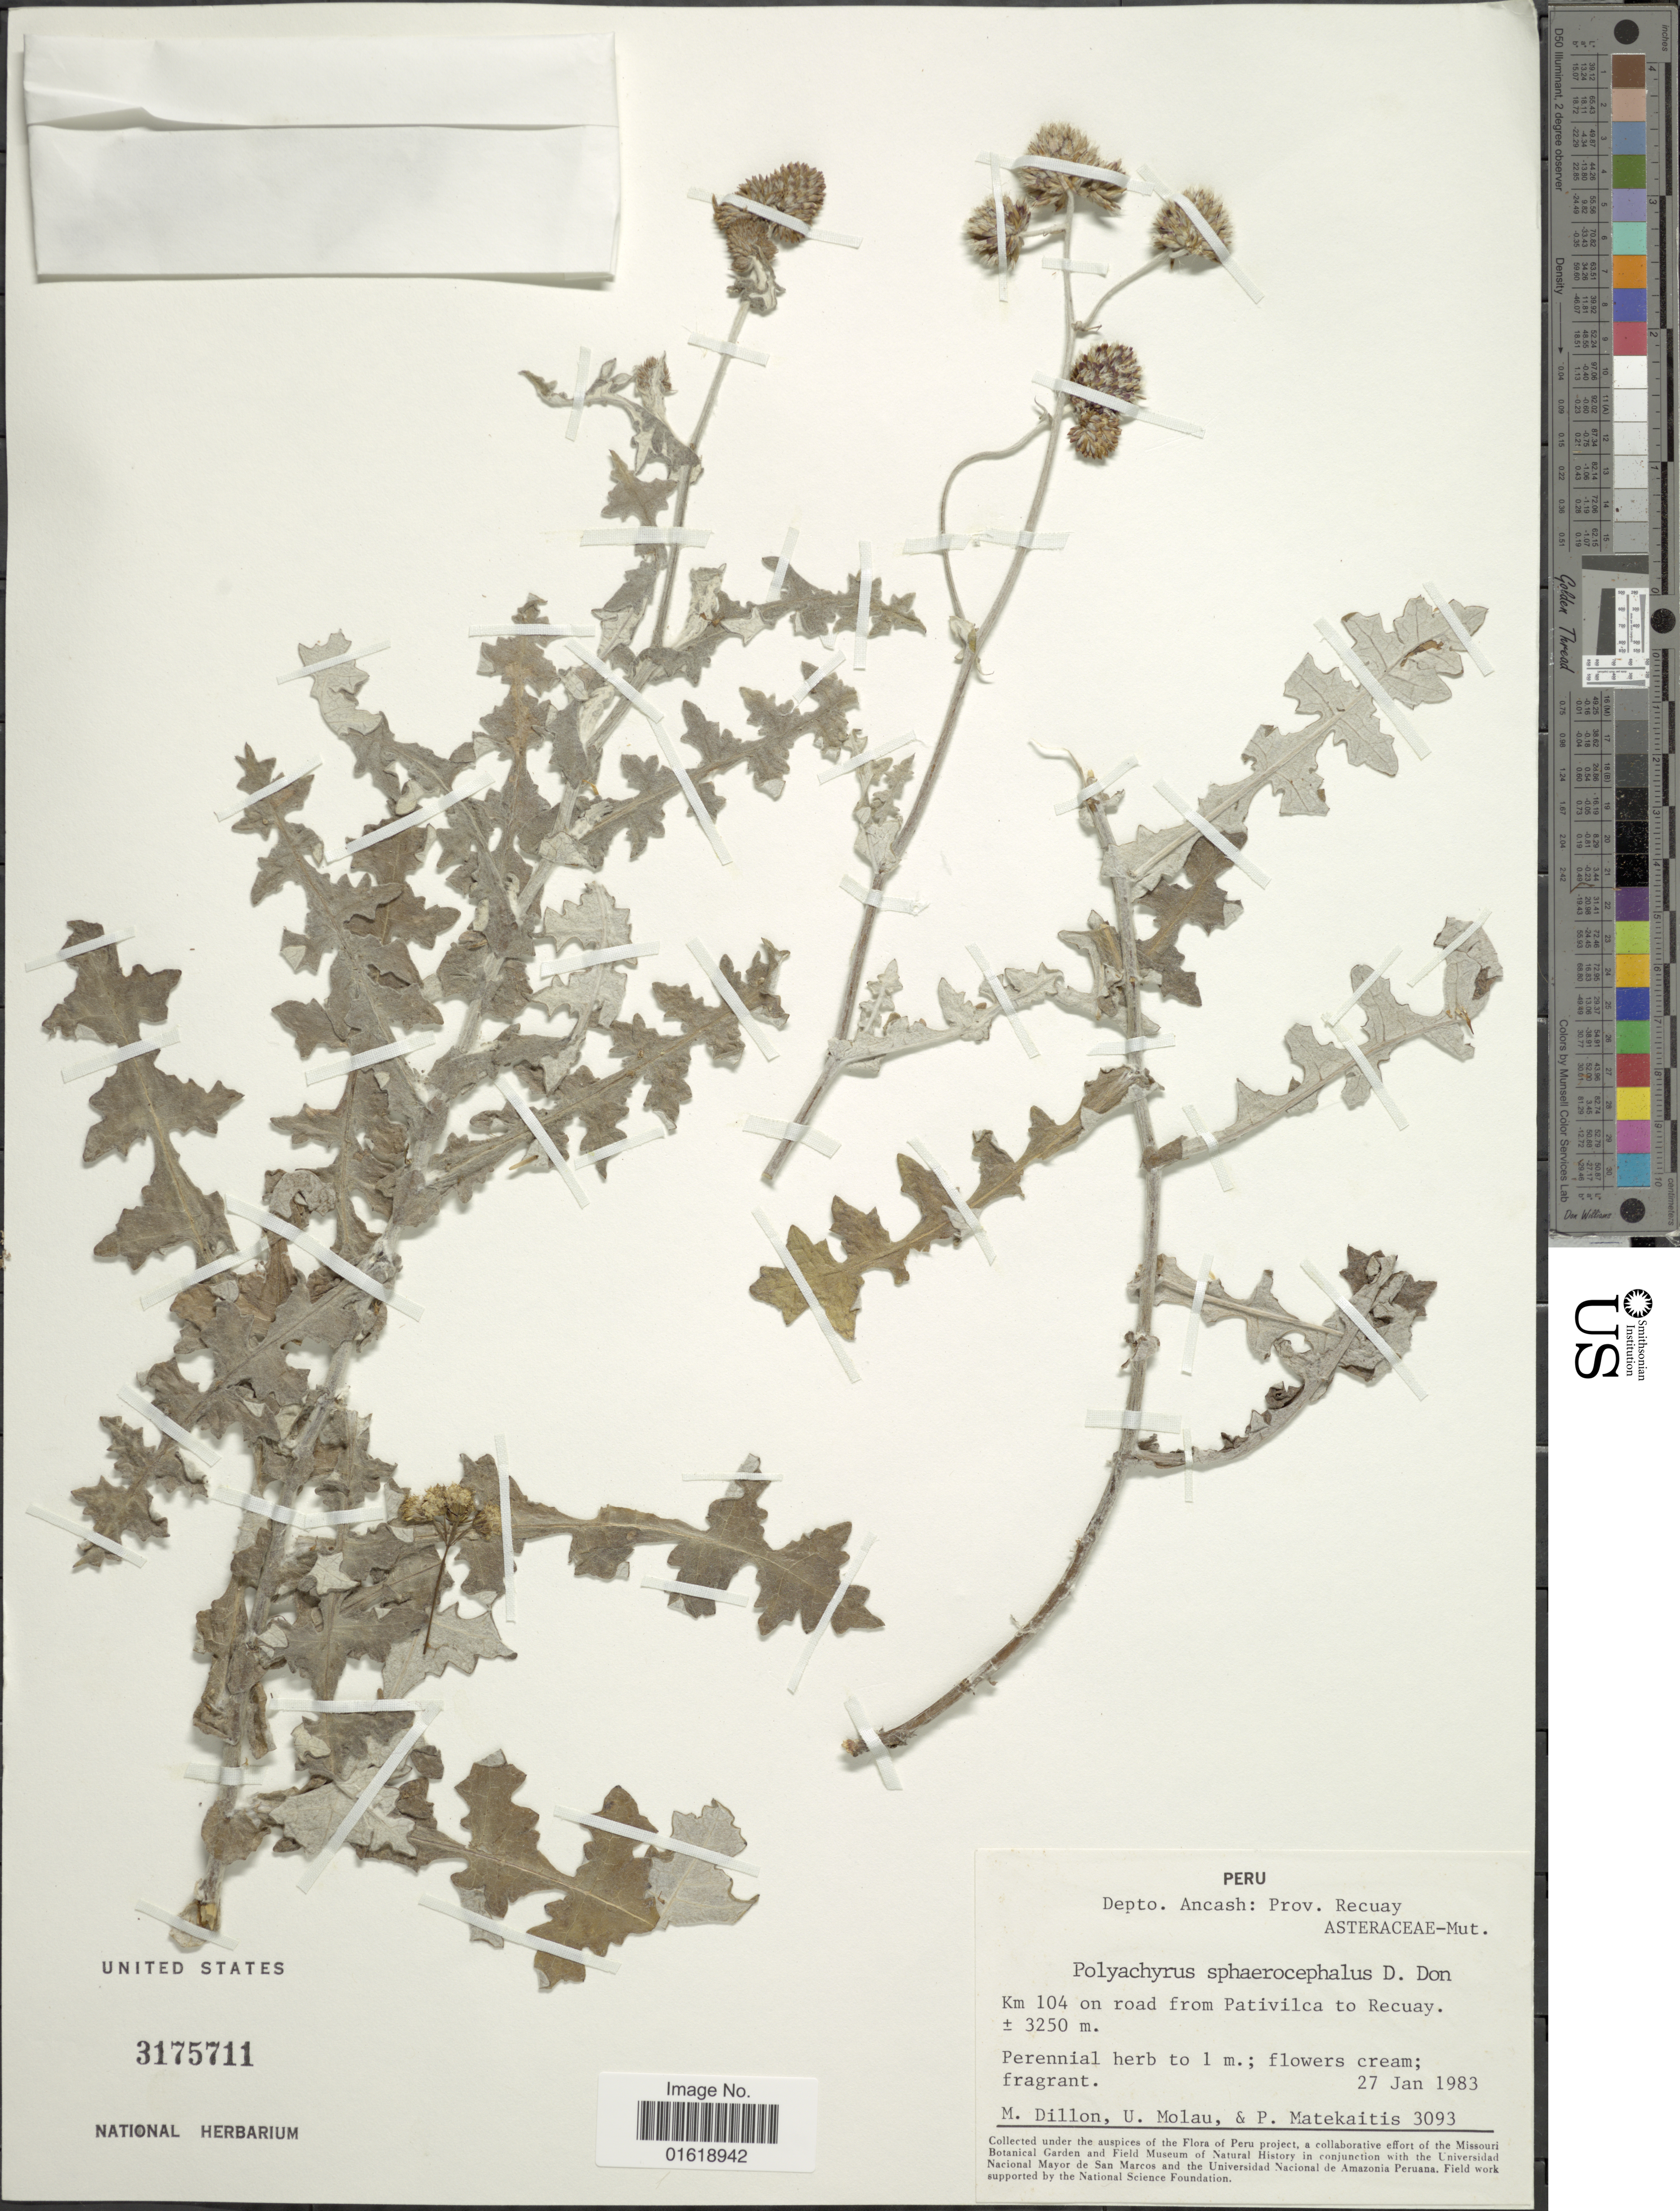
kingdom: Plantae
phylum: Tracheophyta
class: Magnoliopsida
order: Asterales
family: Asteraceae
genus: Polyachyrus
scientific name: Polyachyrus sphaerocephalus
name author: D. Don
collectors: M. O. Dillon, U. Molau & P. Matekaitis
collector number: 3093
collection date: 1983-01-27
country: Peru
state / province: Ancash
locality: Depto. Ancash: Prov. Recuay. Km 104 on road from Pativilca to Recuay.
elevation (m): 3250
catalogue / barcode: US 3175711